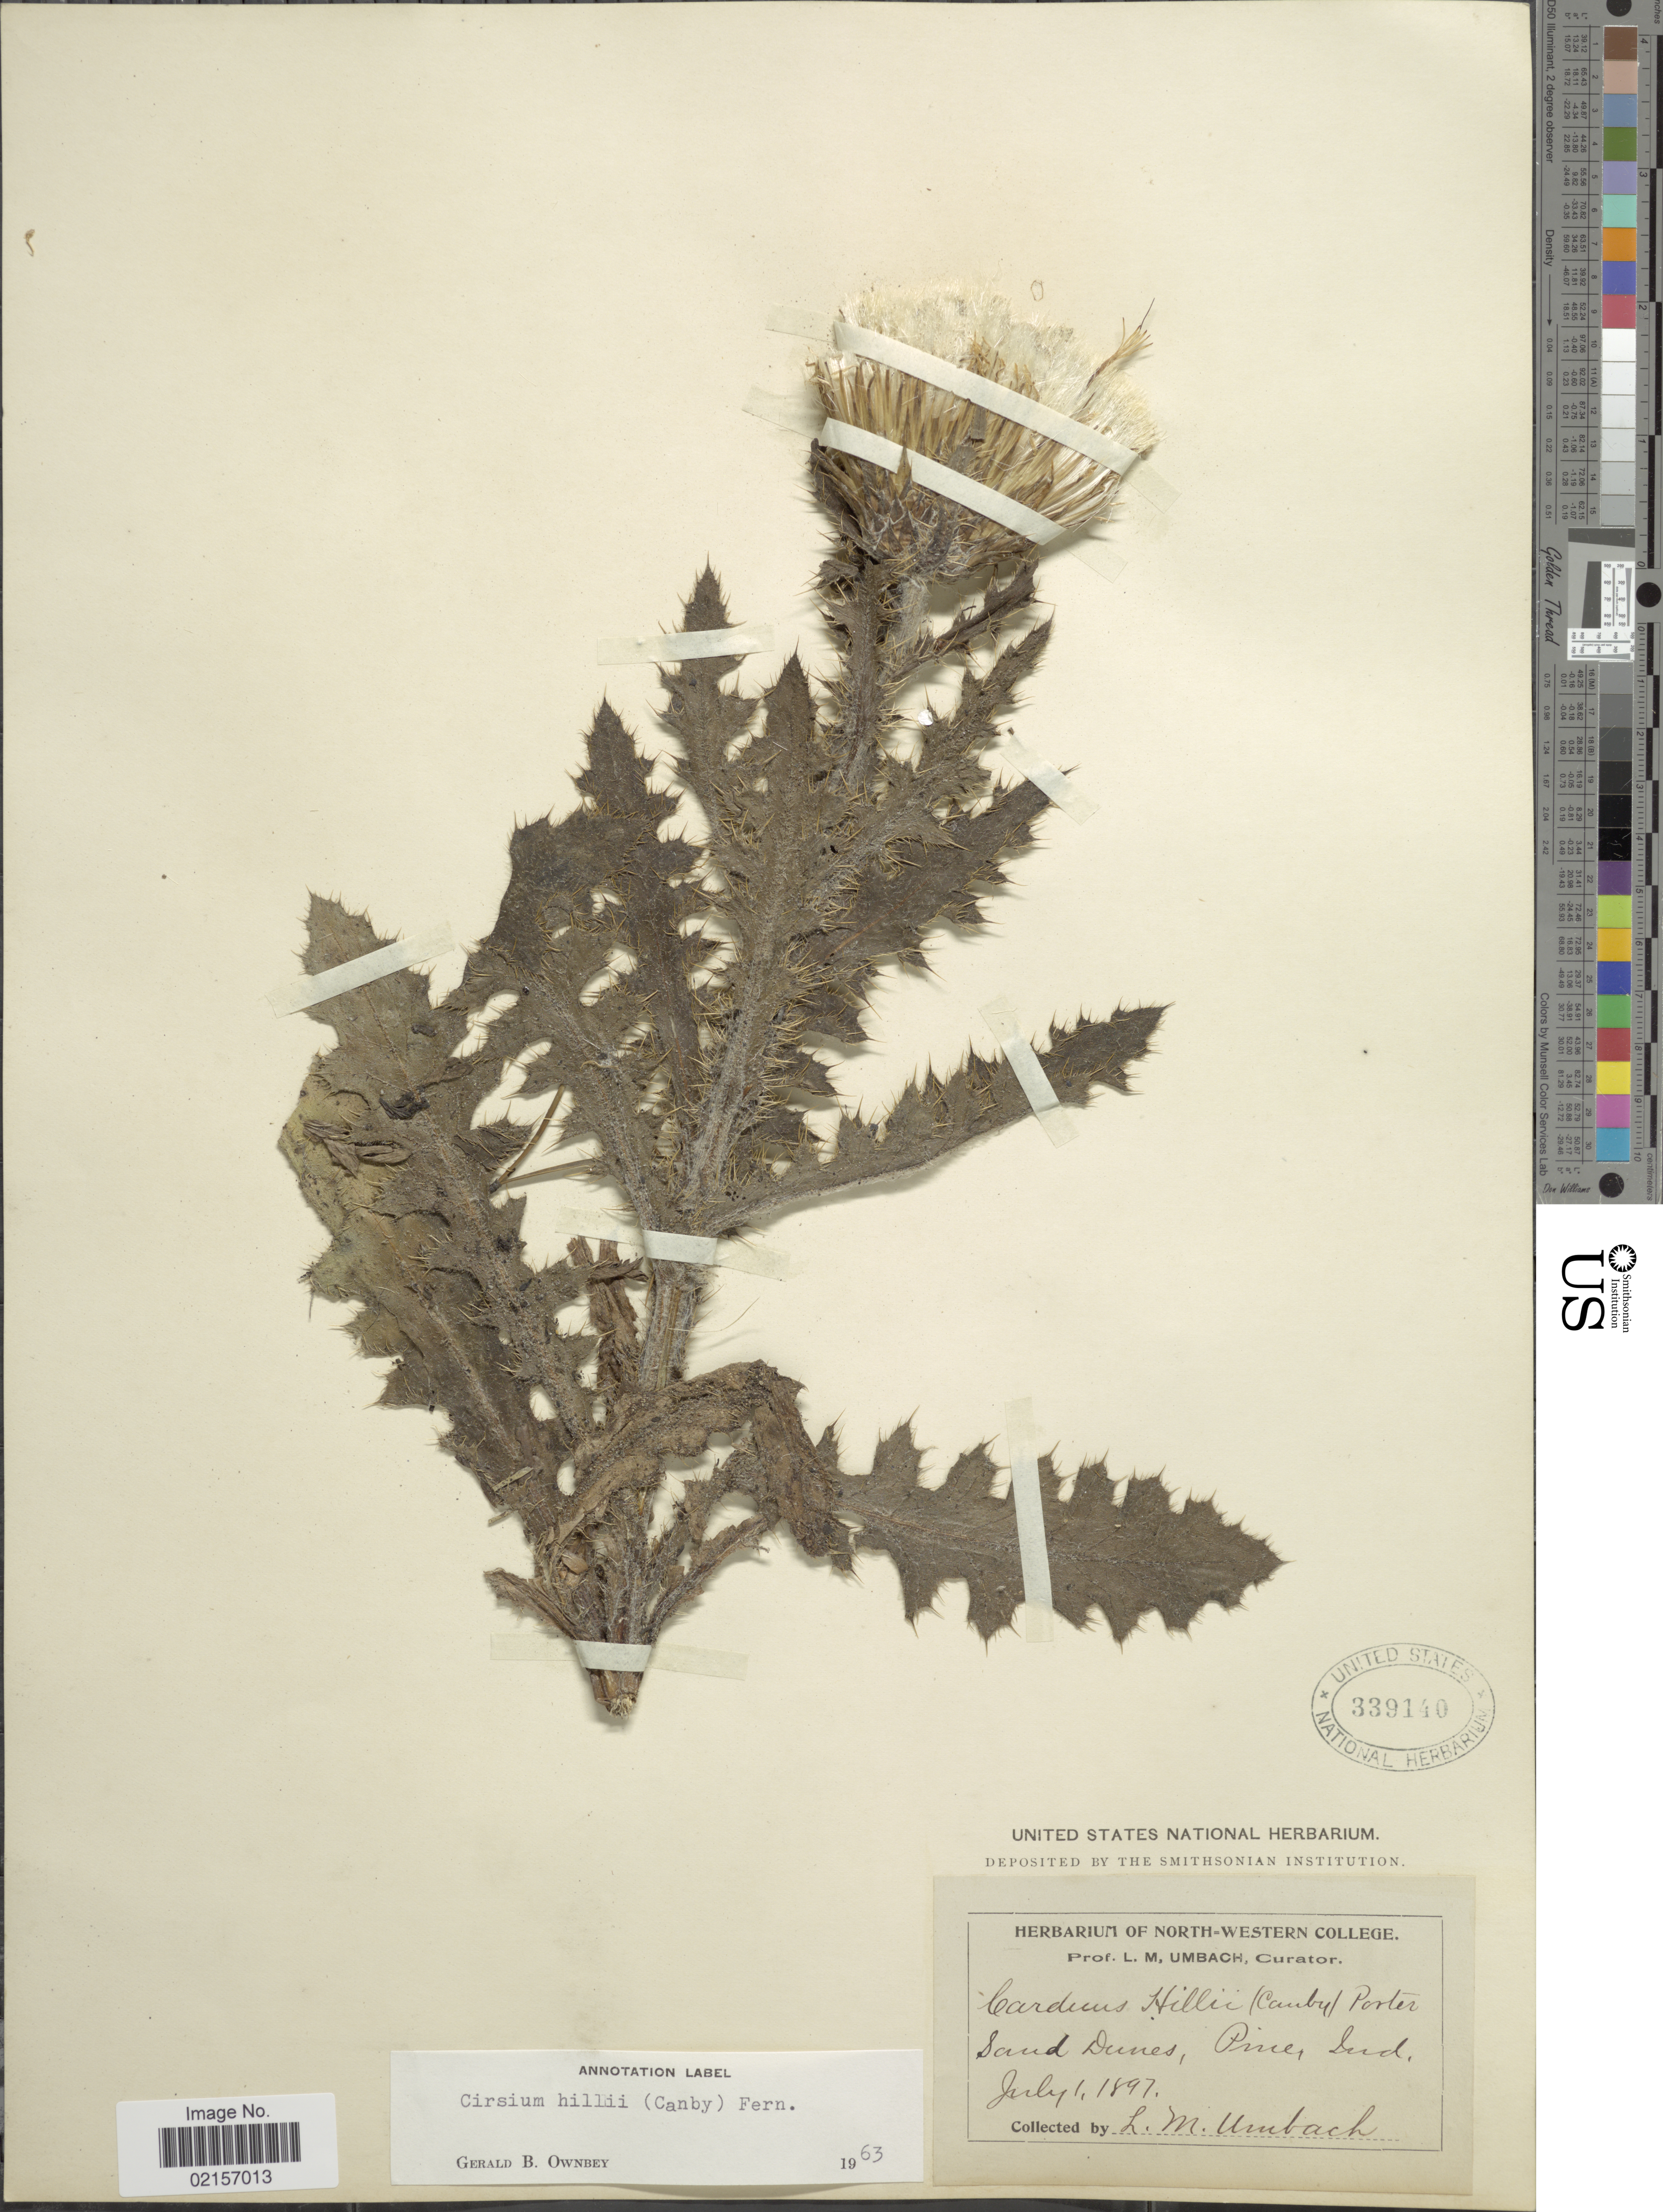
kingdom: Plantae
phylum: Tracheophyta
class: Magnoliopsida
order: Asterales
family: Asteraceae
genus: Cirsium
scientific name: Cirsium pumilum var. hillii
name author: (Canby) B. Boivin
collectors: L. M. Umbach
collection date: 1897-07-01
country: United States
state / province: Indiana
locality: Sand Dunes, Pine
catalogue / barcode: US 339140